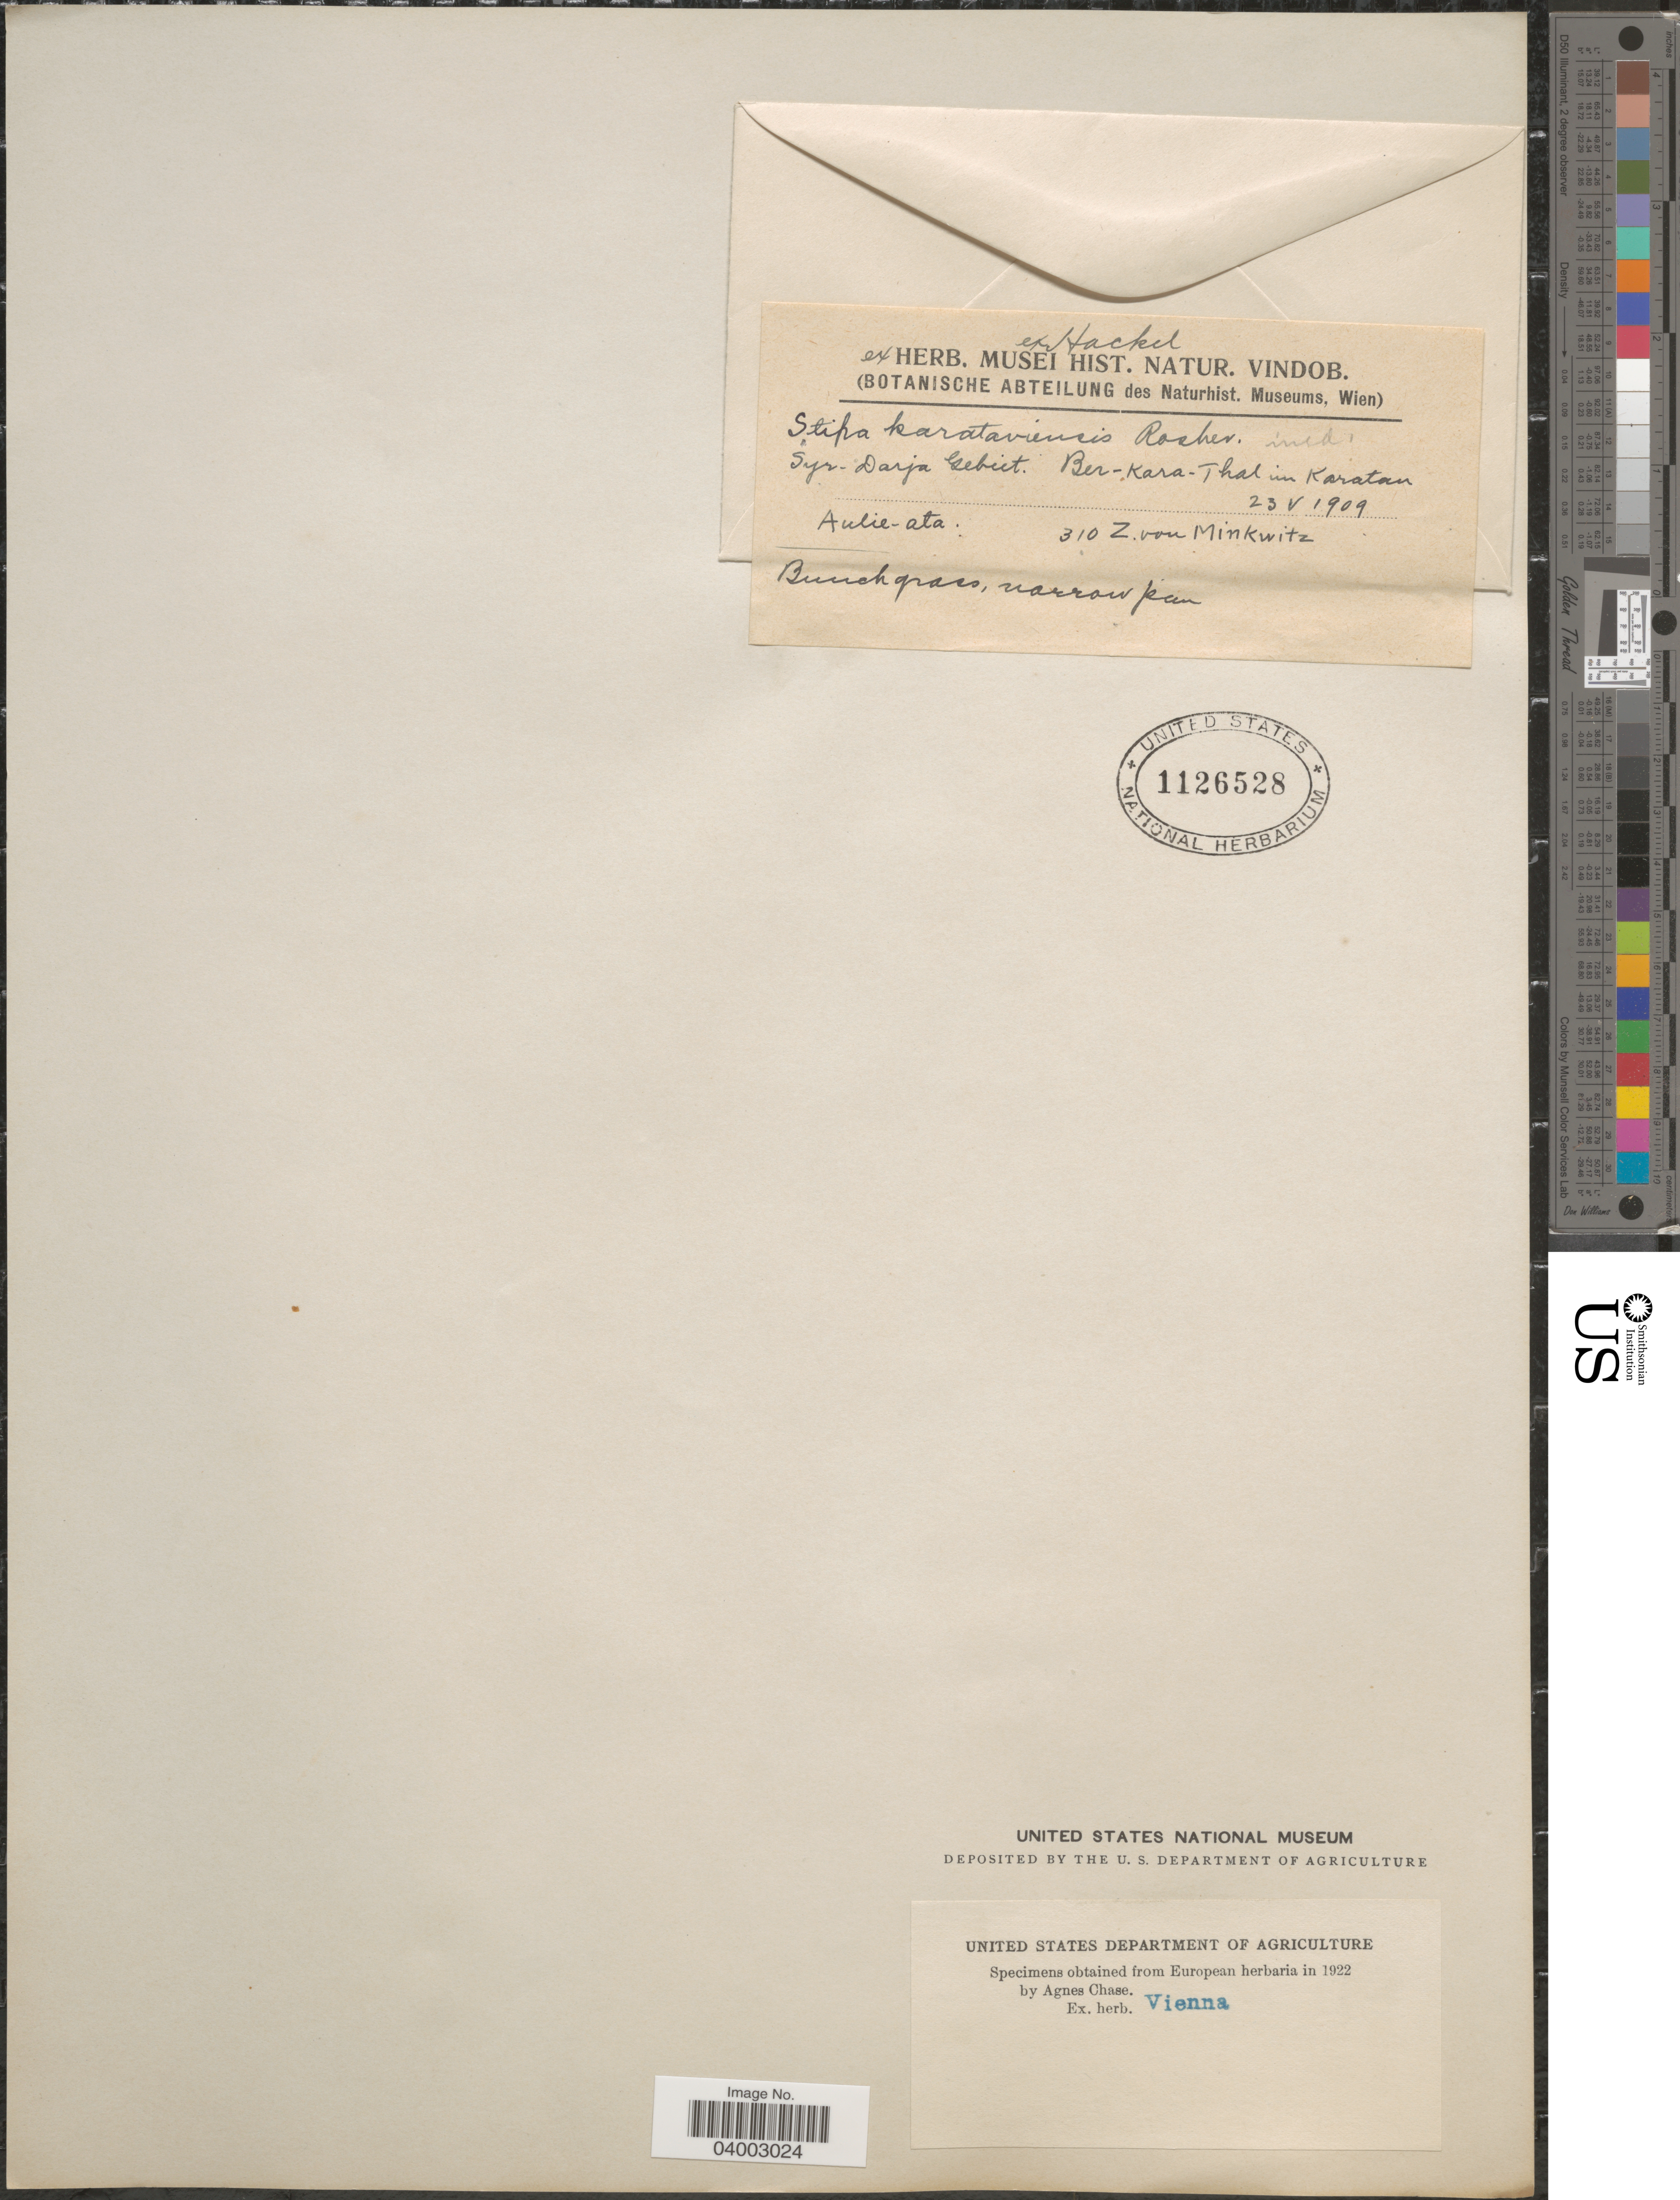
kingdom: Plantae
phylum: Tracheophyta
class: Liliopsida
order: Poales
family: Poaceae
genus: Stipa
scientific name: Stipa sp.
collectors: Z. Minkwitz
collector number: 310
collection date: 1909-05-23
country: Kazakhstan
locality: Syr-Darja Gebiet. Ber-Kara-Thal im Karatan. Aulie-ata.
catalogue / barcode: US 1126528